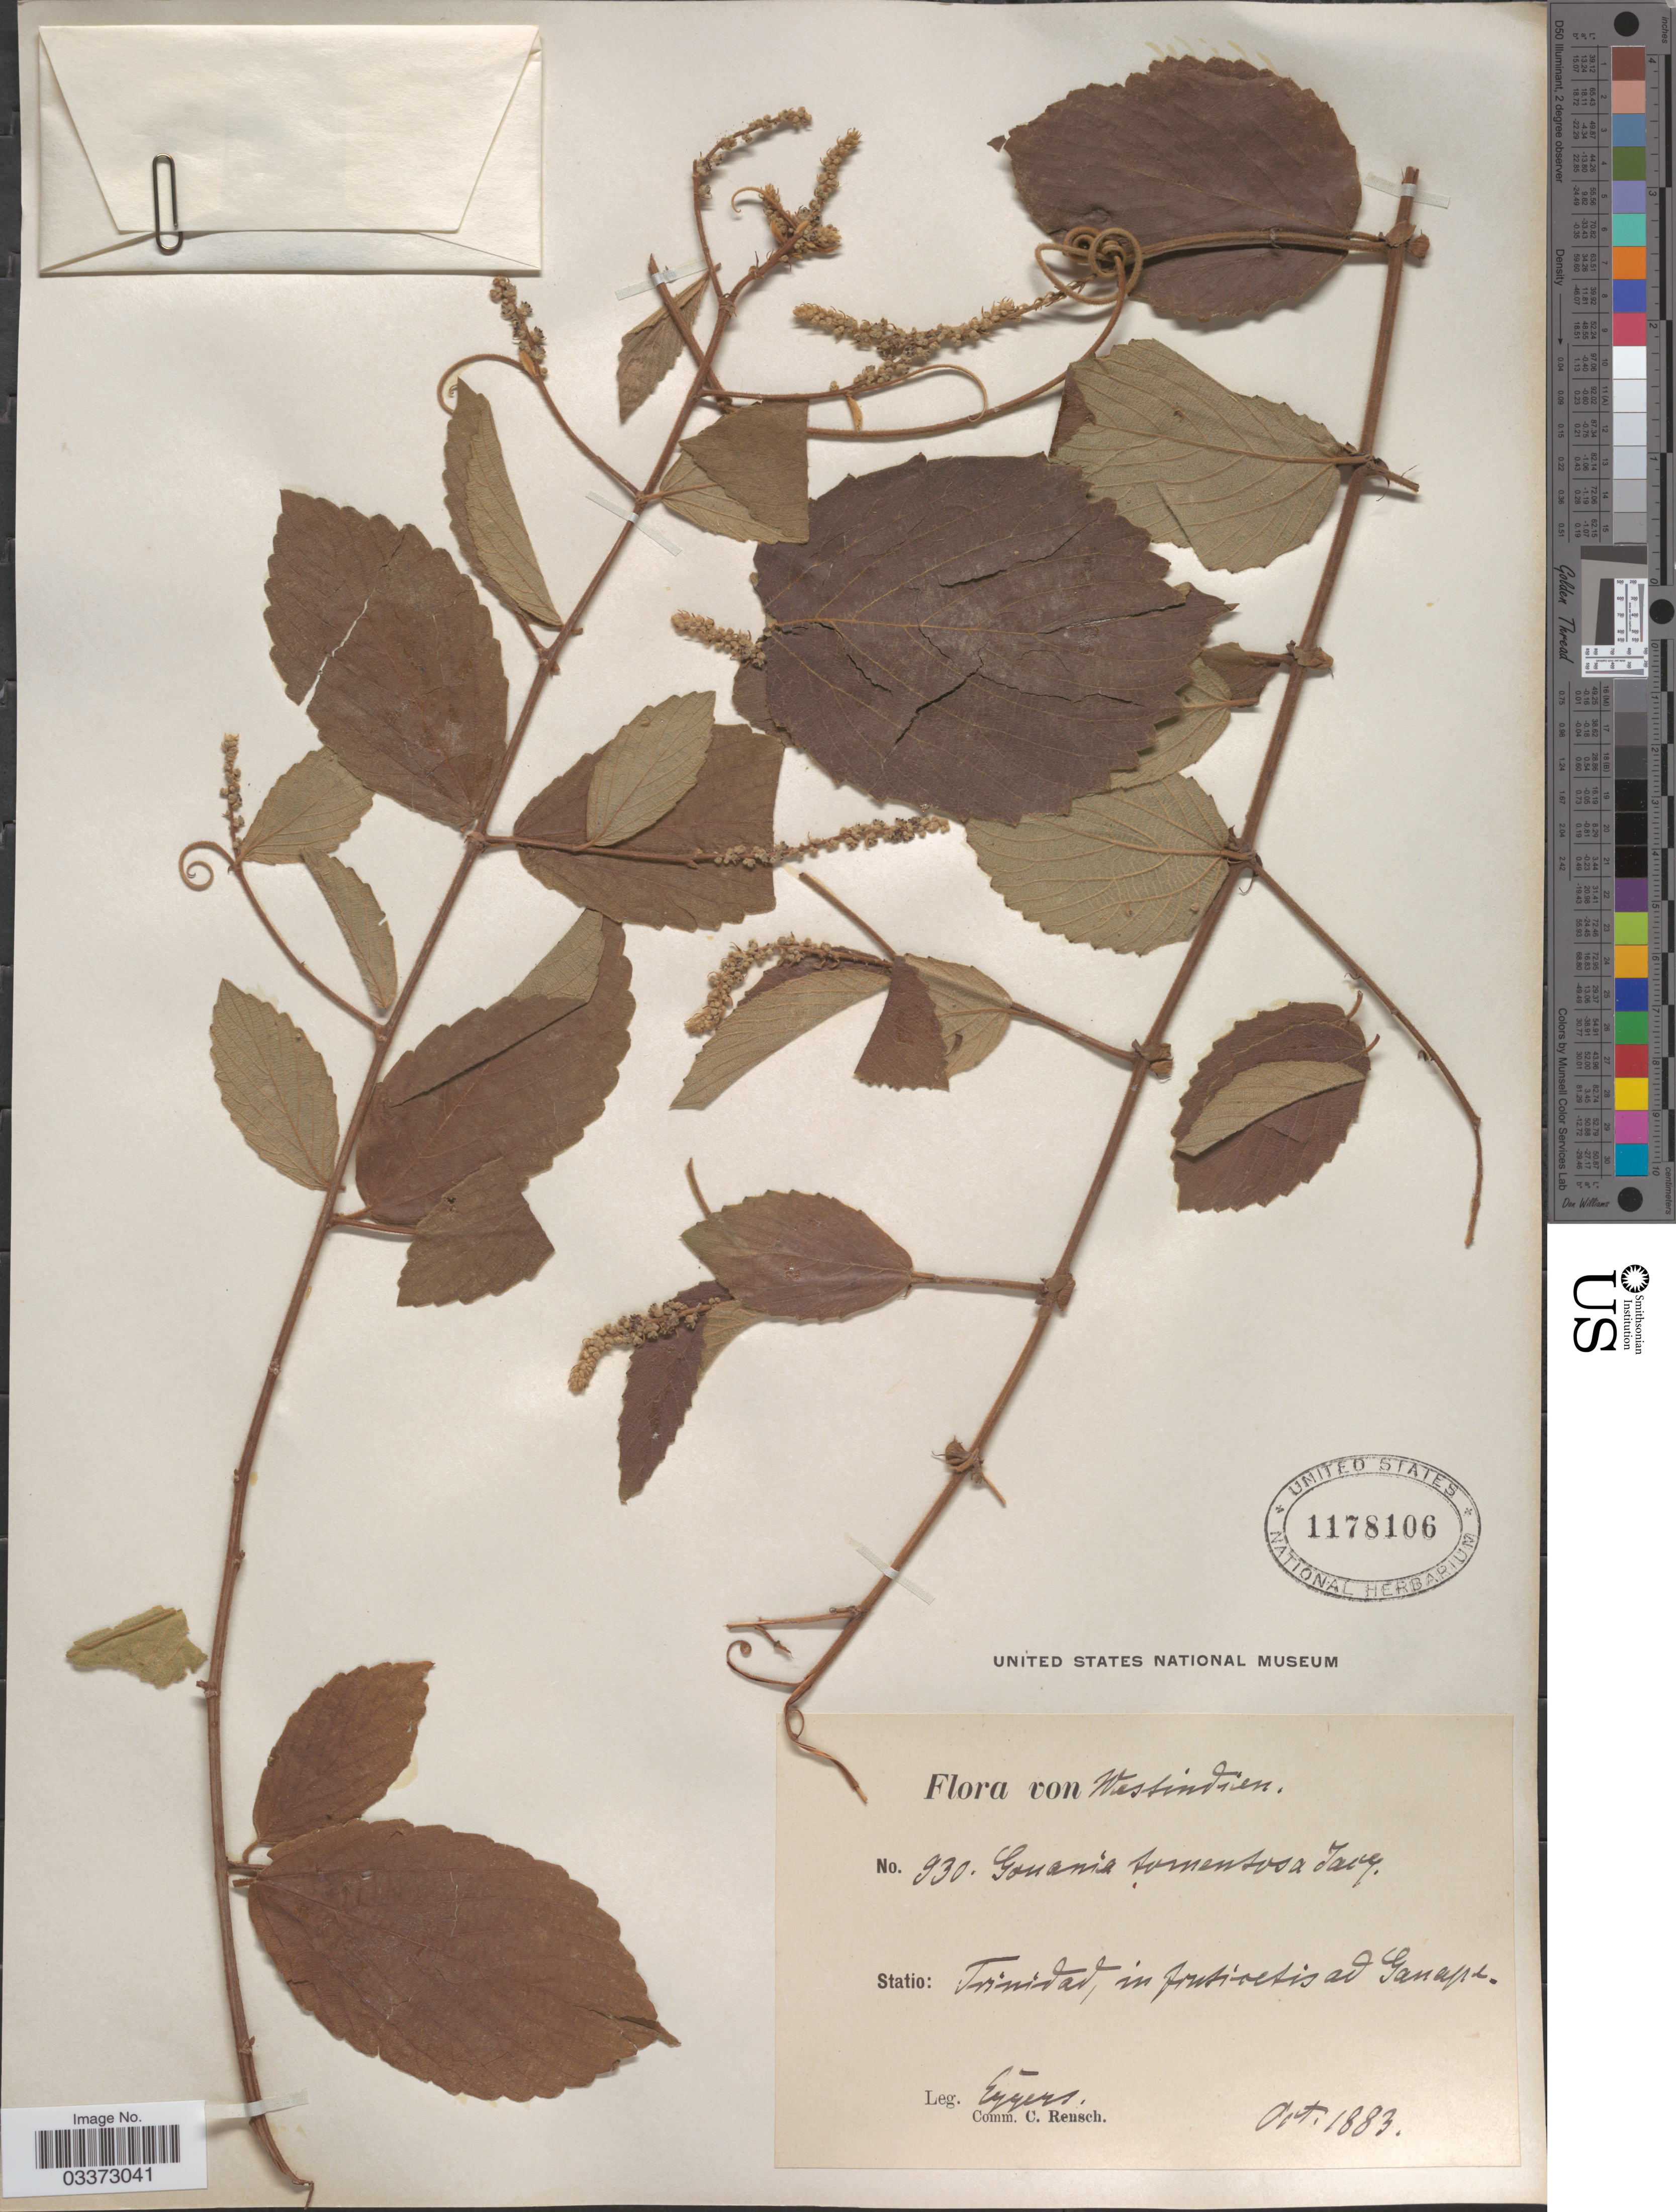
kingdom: Plantae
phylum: Tracheophyta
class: Magnoliopsida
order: Rosales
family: Rhamnaceae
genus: Gouania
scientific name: Gouania velutina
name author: Reissek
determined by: Figueira, Mauricio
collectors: -. Eggers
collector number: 930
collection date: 1883-10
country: Trinidad and Tobago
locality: Westindien. Statio: Trinidad, in fruticetis ad Ganape.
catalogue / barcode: US 1178106